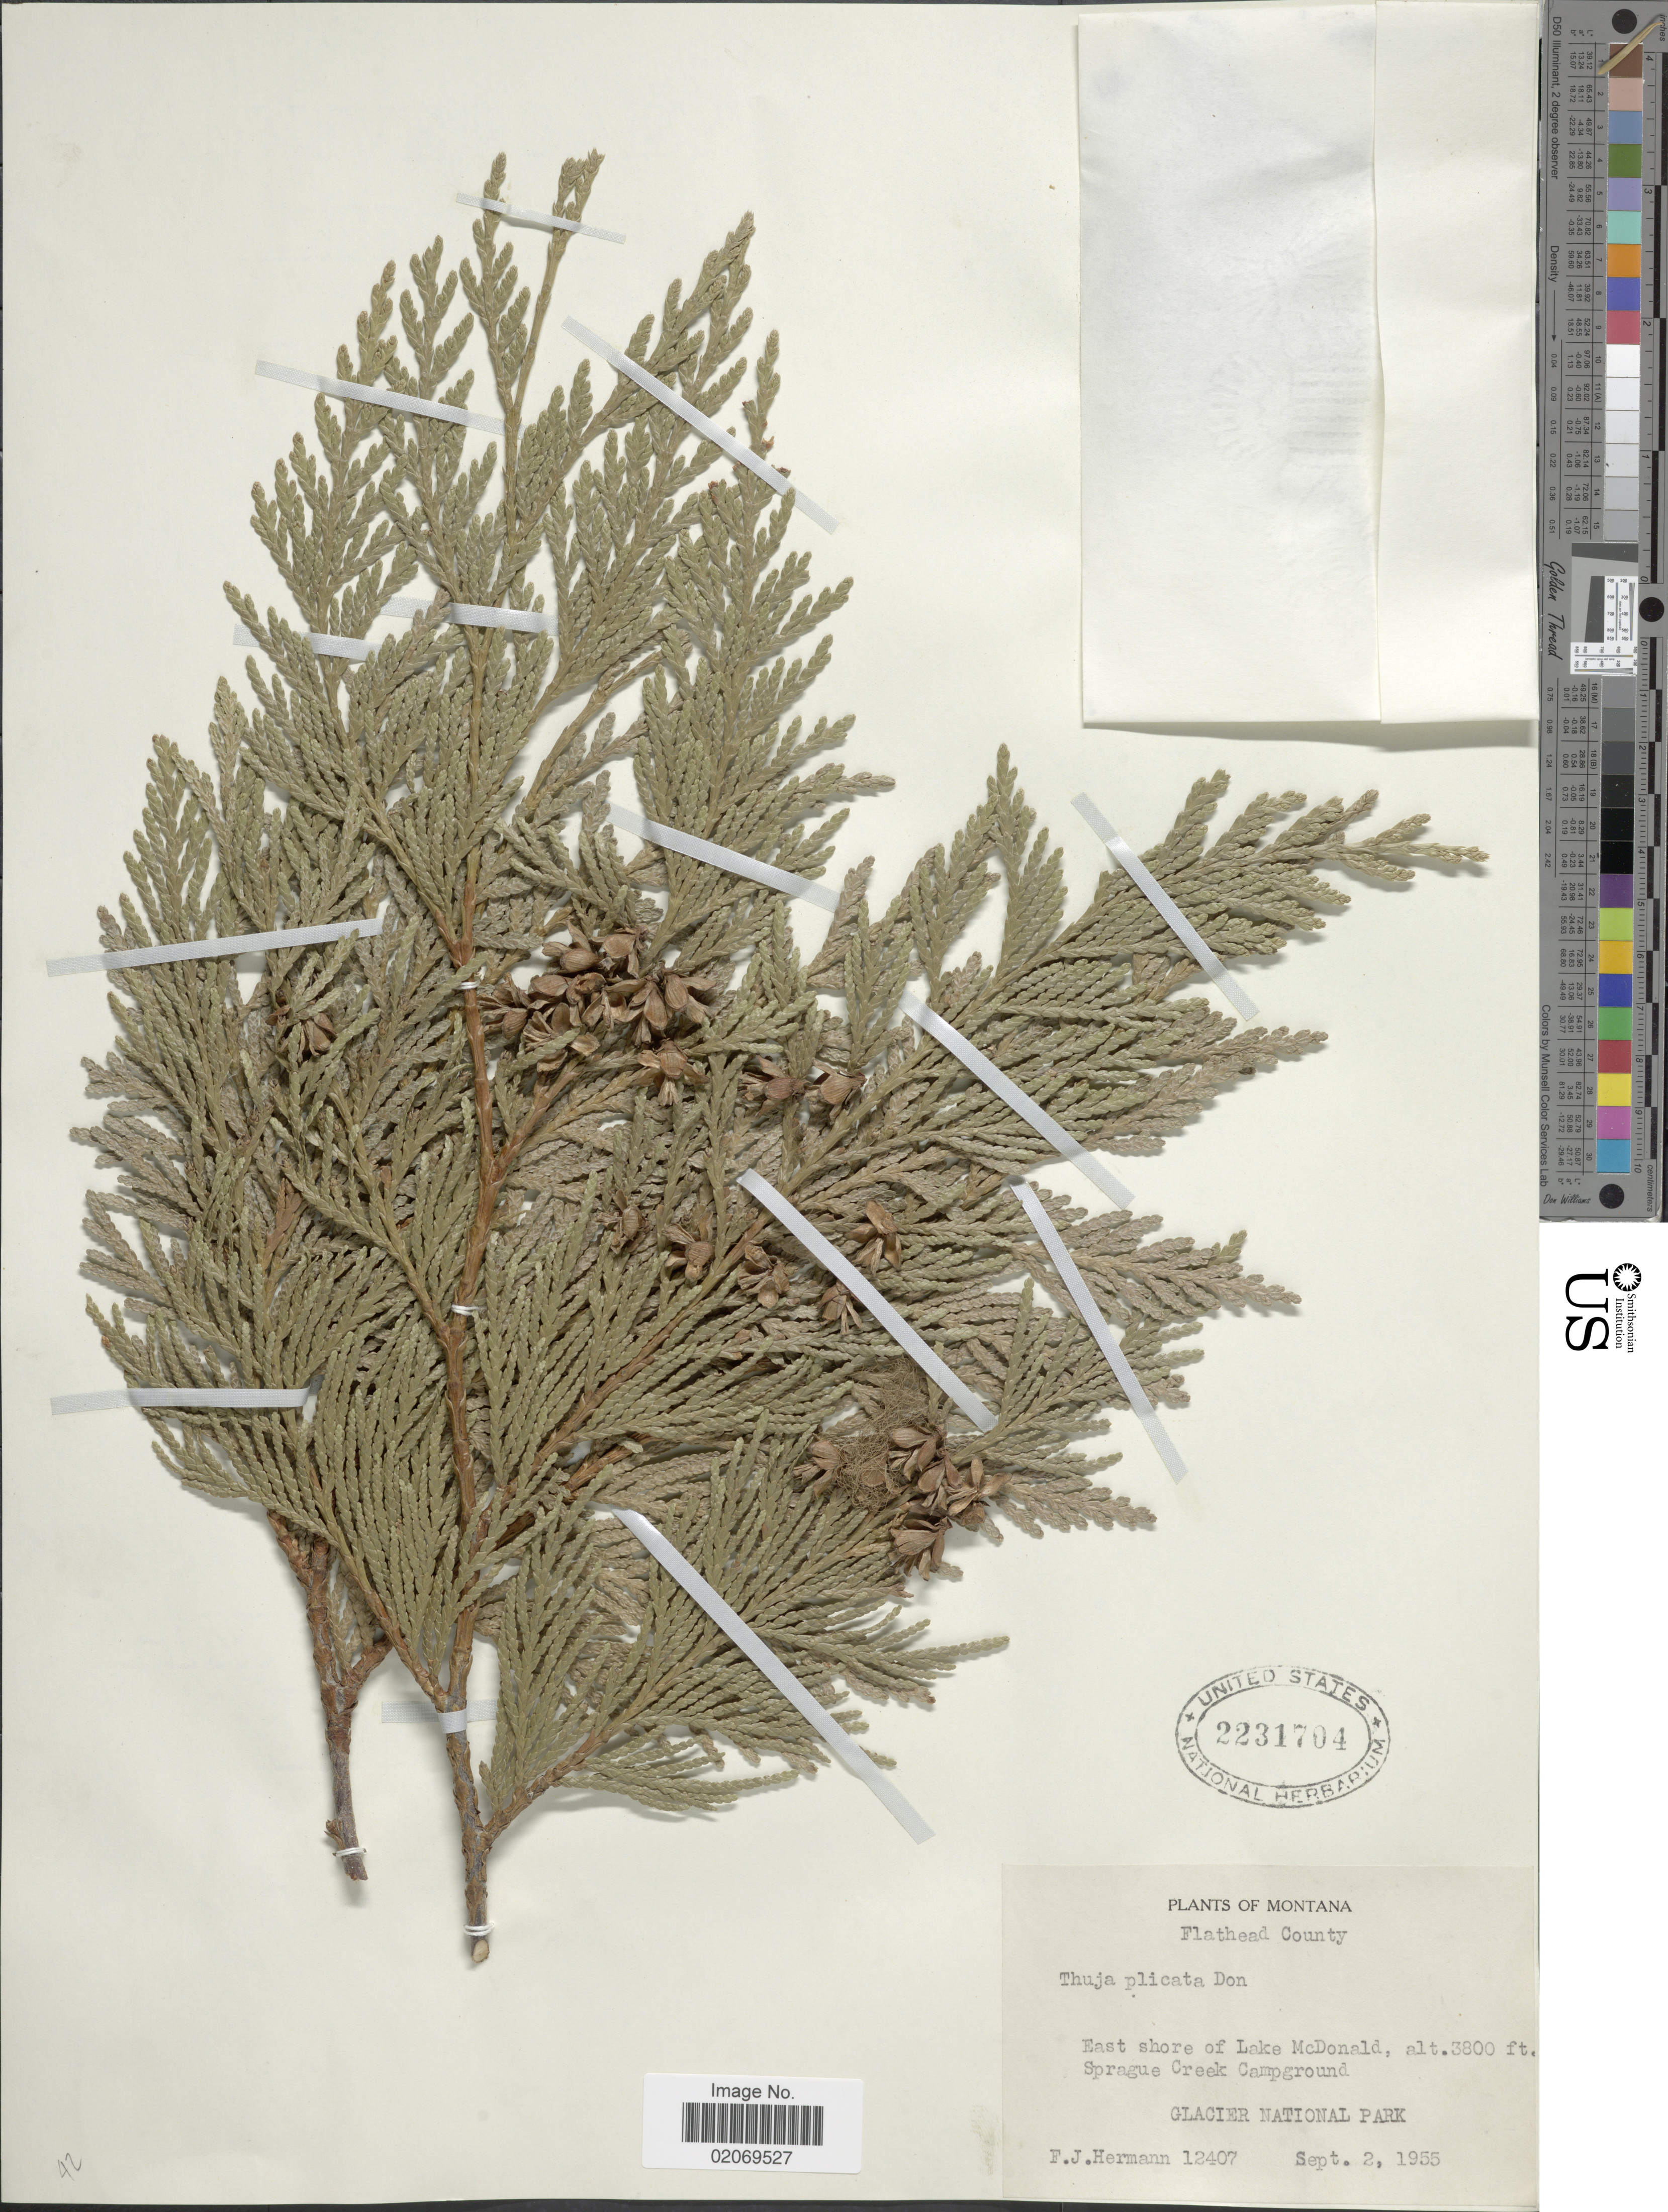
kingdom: Plantae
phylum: Tracheophyta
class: Pinopsida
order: Pinales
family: Cupressaceae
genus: Thuja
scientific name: Thuja plicata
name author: Donn & D. Don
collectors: F. J. Hermann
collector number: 12407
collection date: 1955-09-02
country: United States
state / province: Montana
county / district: Flathead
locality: East shore of Lake McDonald, Sprague Creek Campground, Glacier National Park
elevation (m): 1158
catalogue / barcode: US 2231704